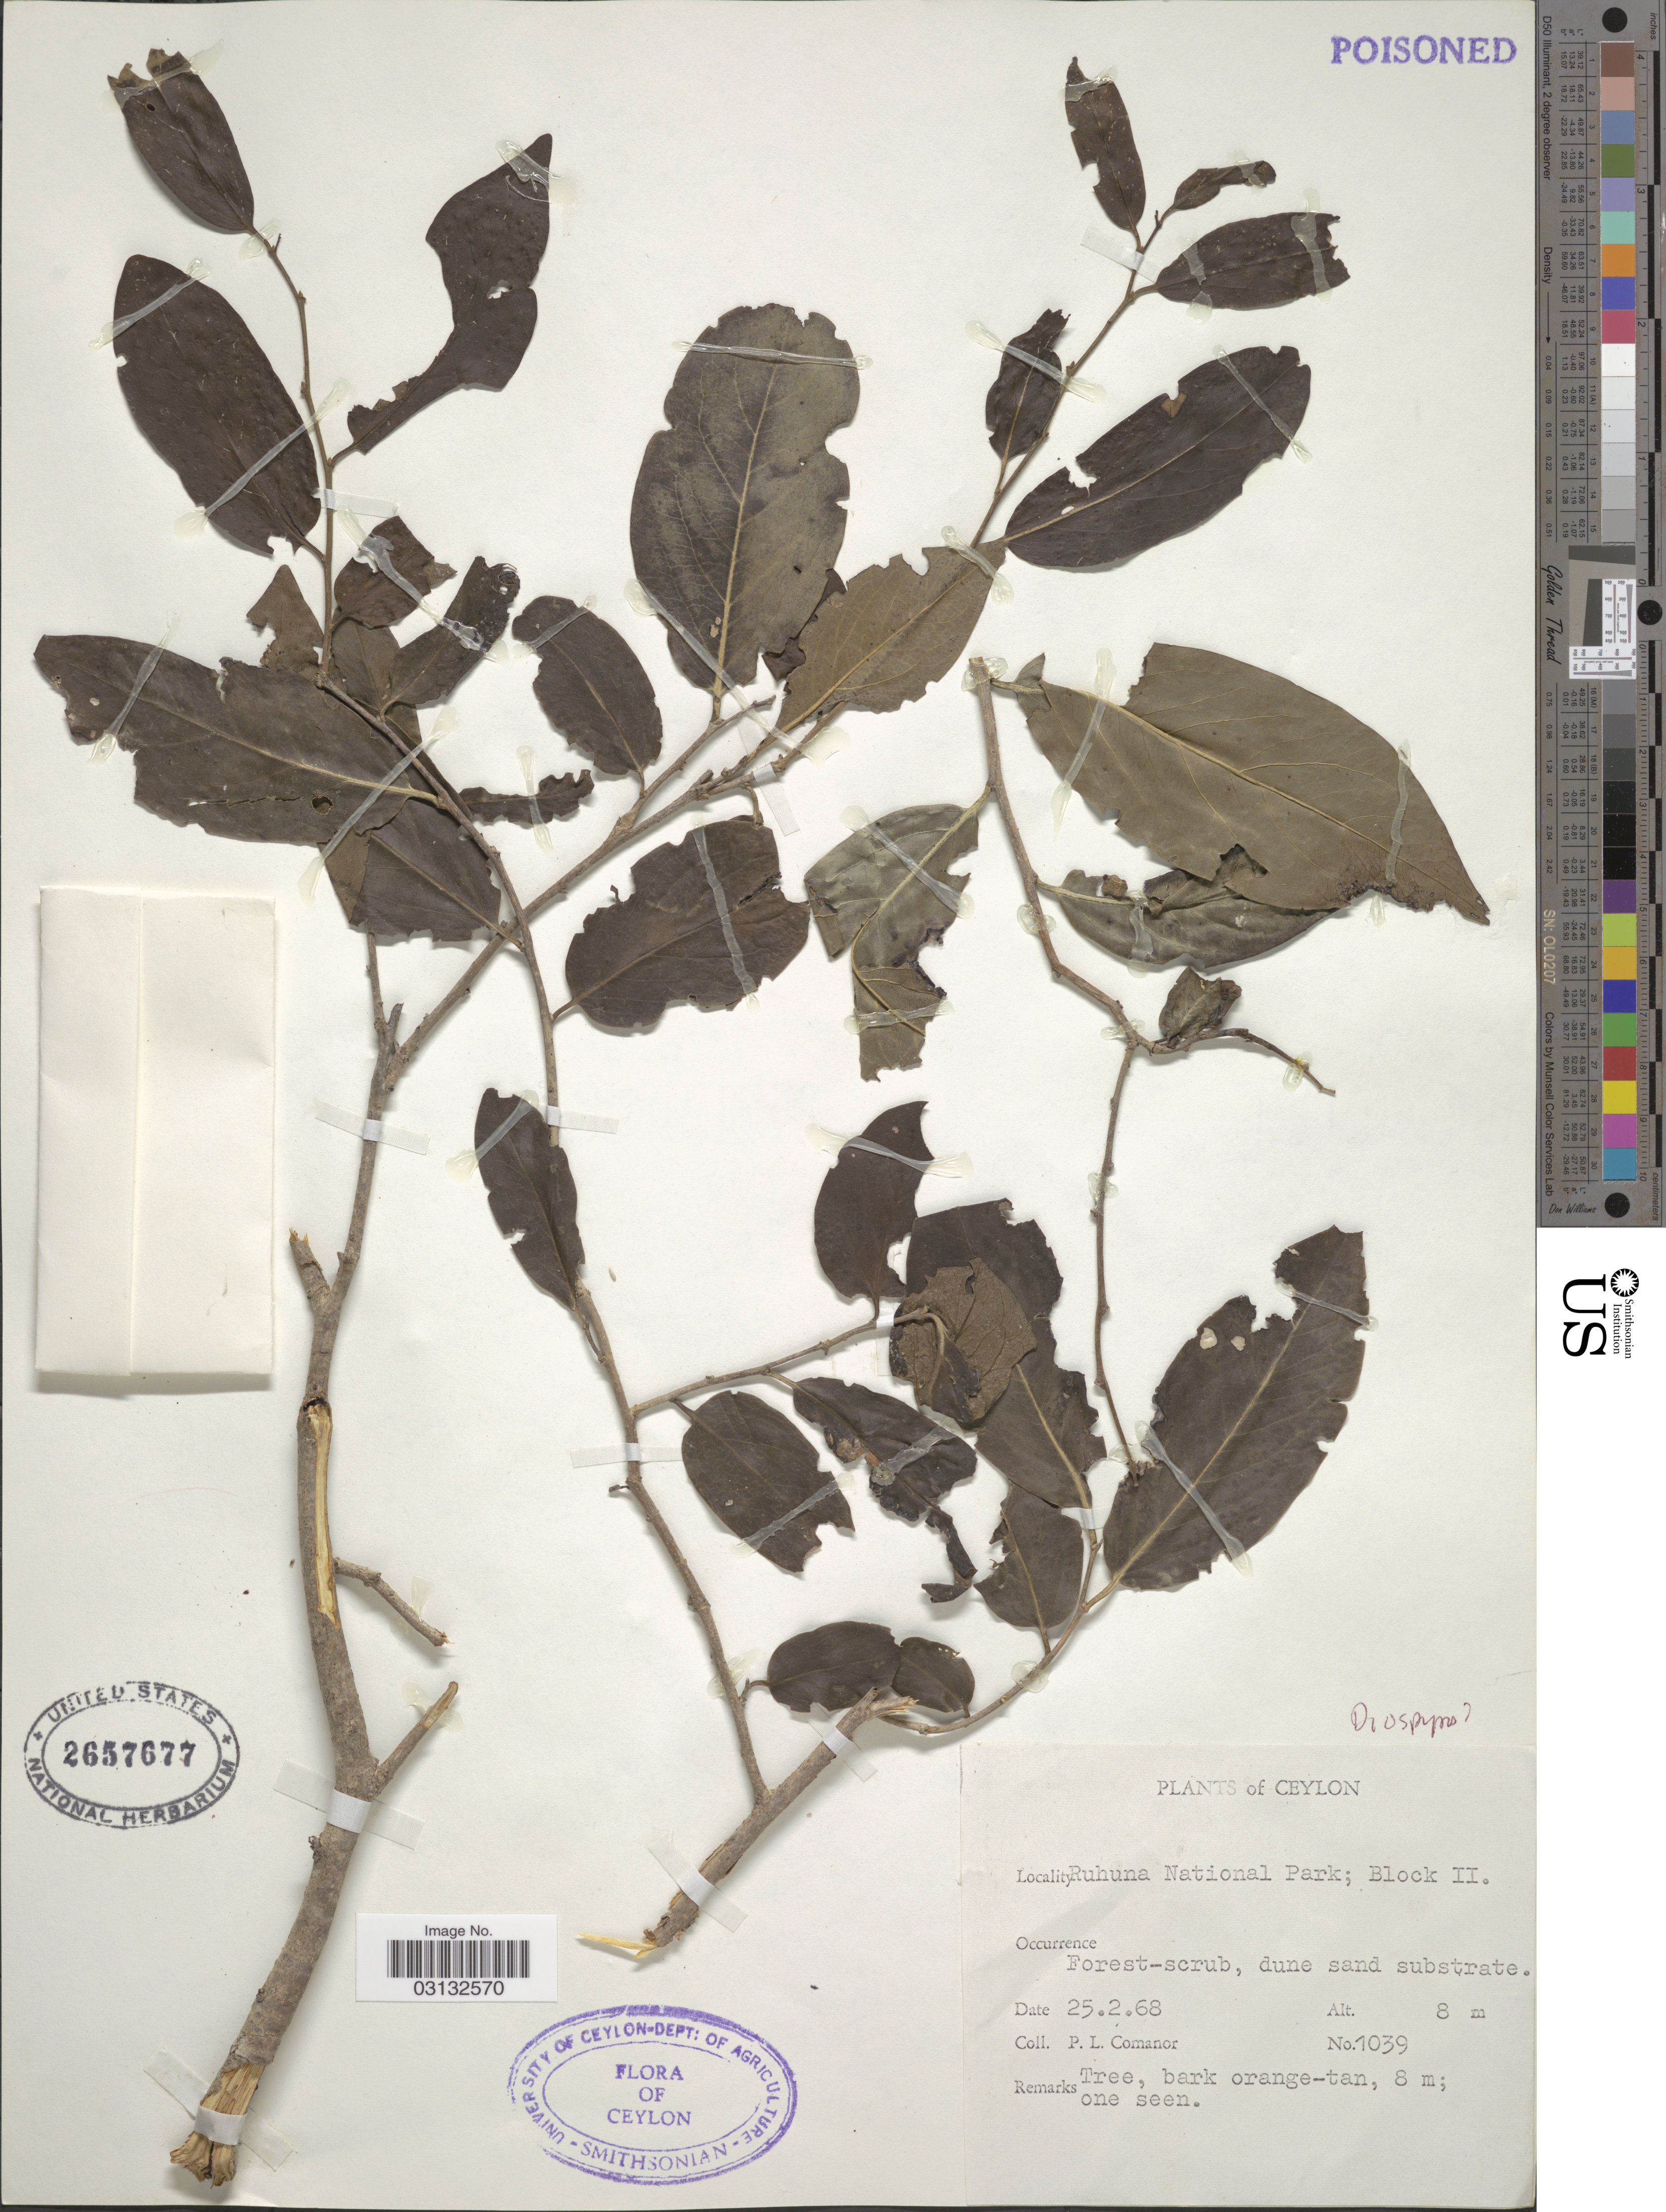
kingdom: Plantae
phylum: Tracheophyta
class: Magnoliopsida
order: Ericales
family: Ebenaceae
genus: Diospyros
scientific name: Diospyros sp.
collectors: P. Comanor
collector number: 1039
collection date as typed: Transcribed d/m/y: 25/2/68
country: Sri Lanka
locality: Ceylon. Ruhuna National Park; Block II.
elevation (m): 8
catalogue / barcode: US 2657677